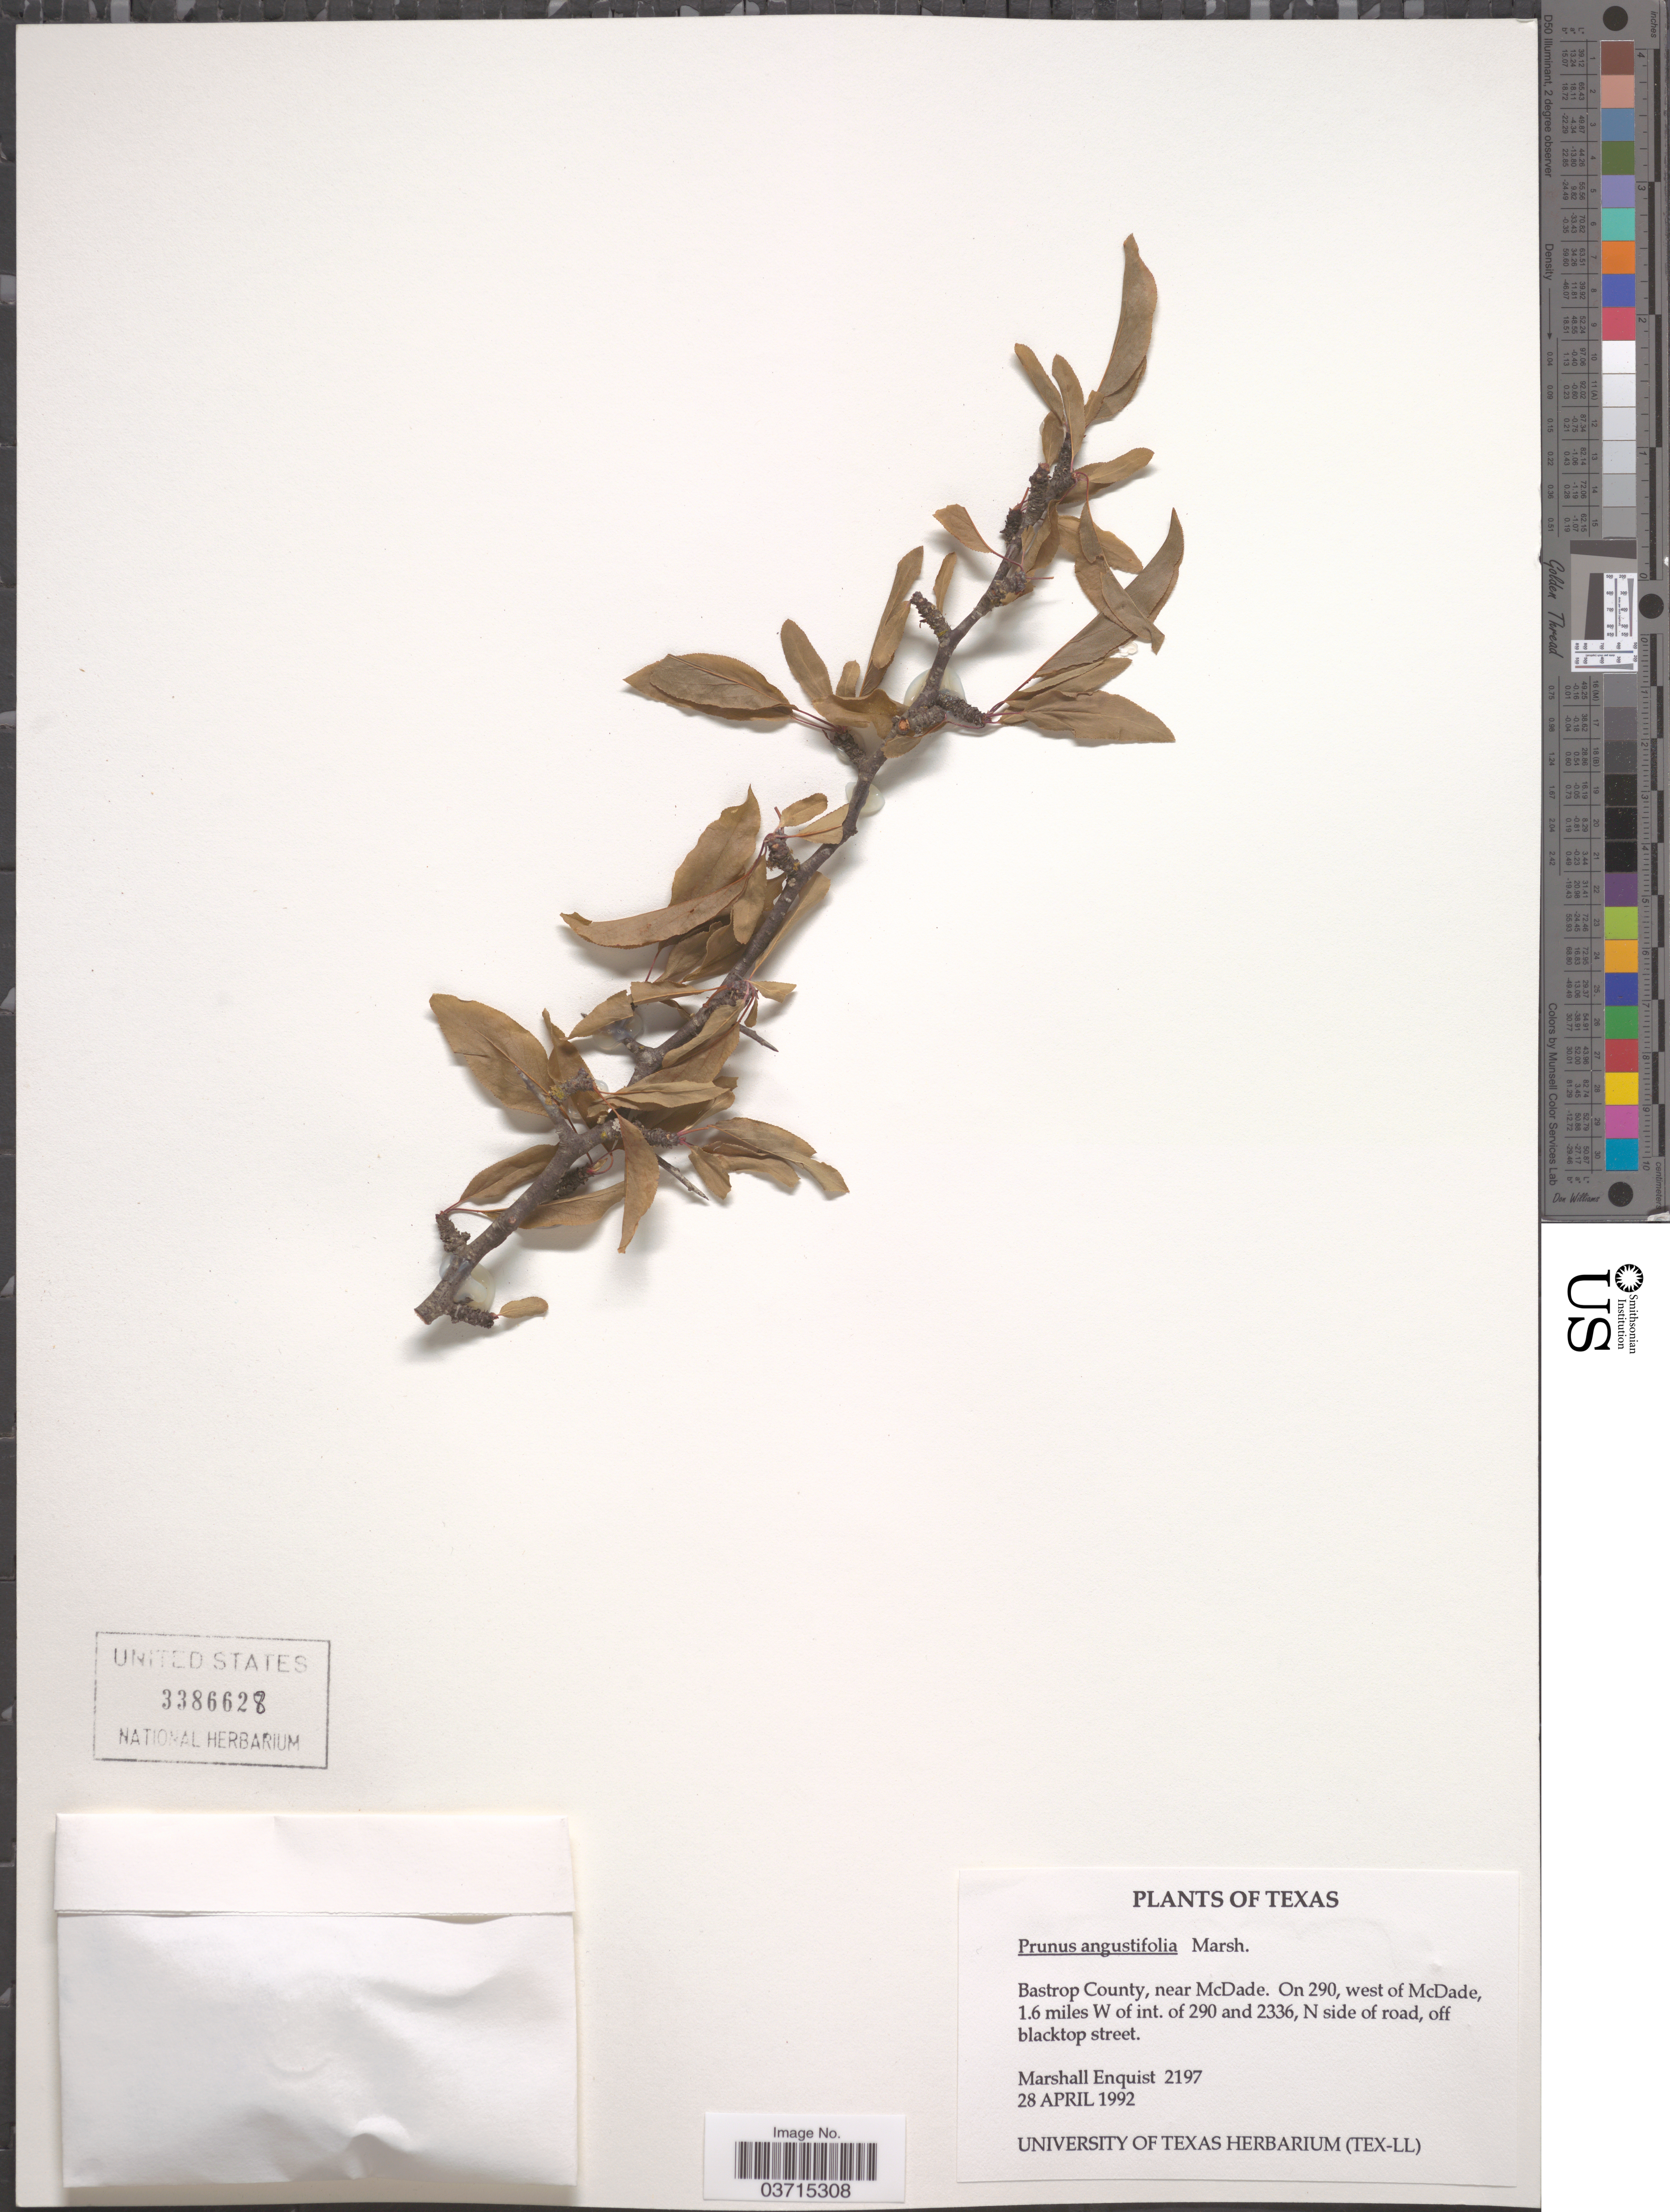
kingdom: Plantae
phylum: Tracheophyta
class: Magnoliopsida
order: Rosales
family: Rosaceae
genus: Prunus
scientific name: Prunus angustifolia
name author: Marshall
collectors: M. Enquist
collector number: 2197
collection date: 1992-04-28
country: United States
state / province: Texas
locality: Bastrop County, near McDade. On 290, west of McDade, 1.6 miles W of int. of 290 and 2336, N side of road, off blacktop street.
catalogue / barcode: US 3386628